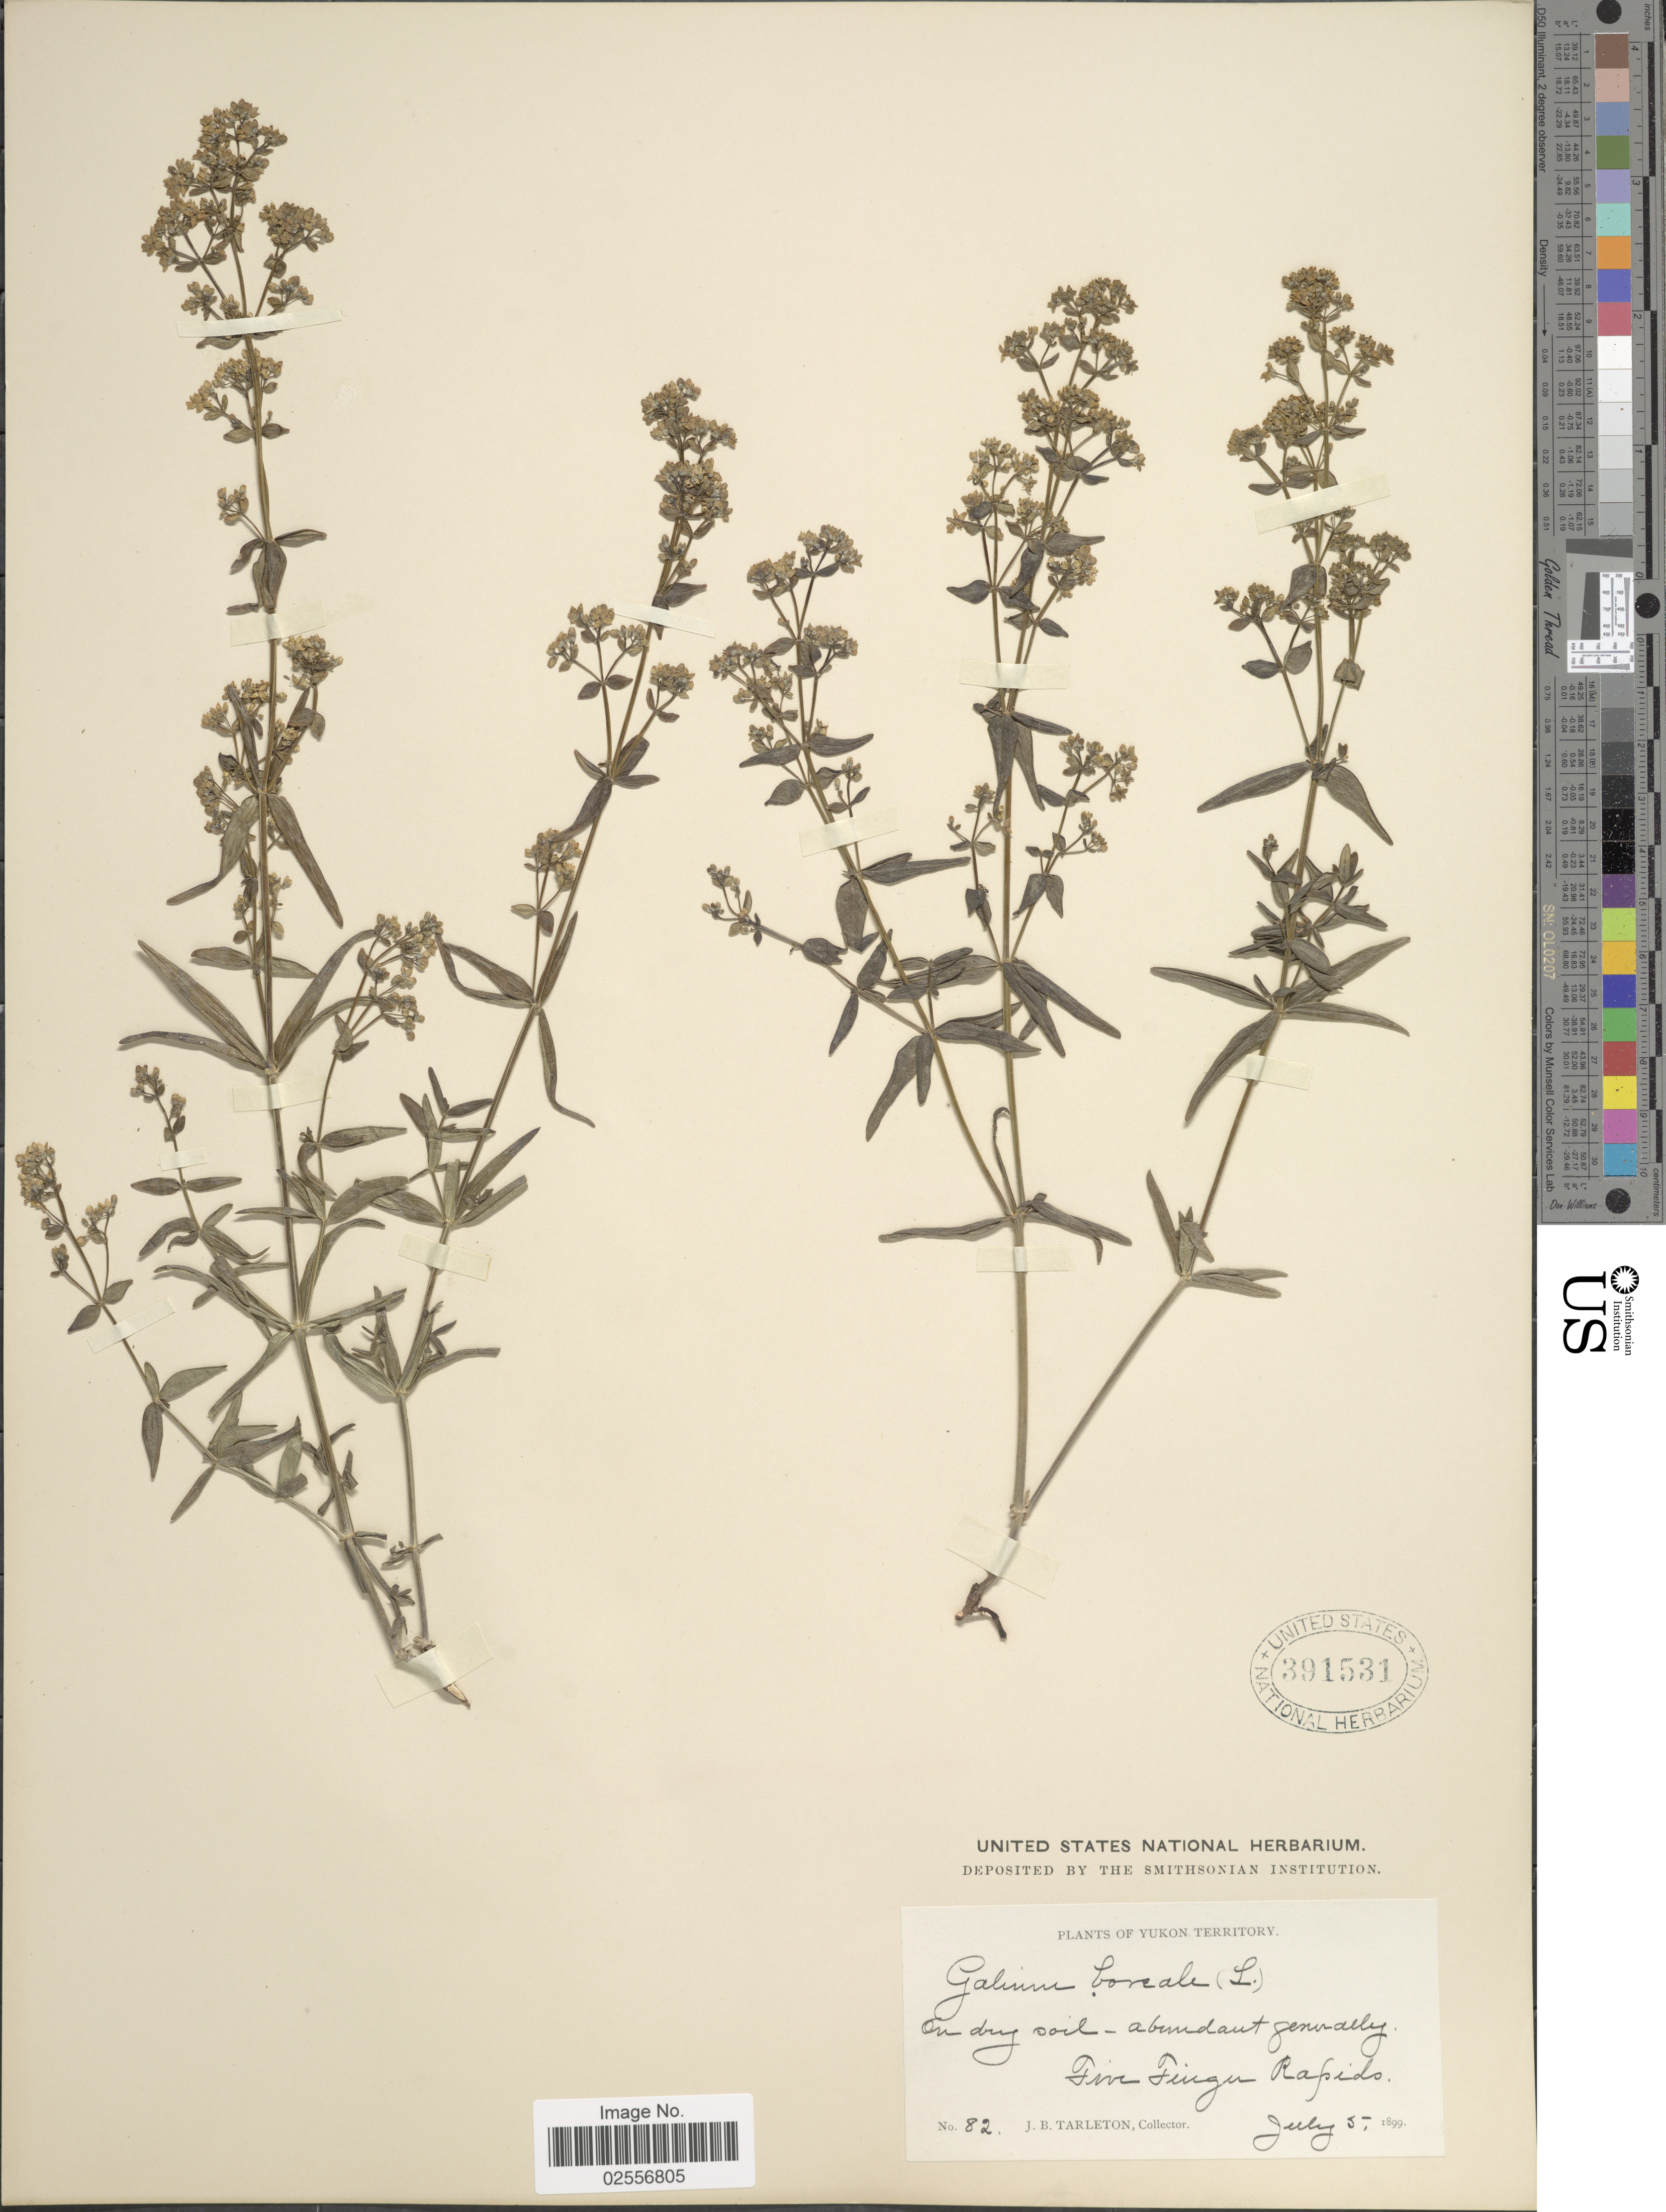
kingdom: Plantae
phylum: Tracheophyta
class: Magnoliopsida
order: Gentianales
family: Rubiaceae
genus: Galium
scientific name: Galium boreale L.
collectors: J. Tarleton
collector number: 82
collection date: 1899-07-05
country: Canada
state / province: Yukon Territory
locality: Five Finger Rapids.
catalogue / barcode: US 391531